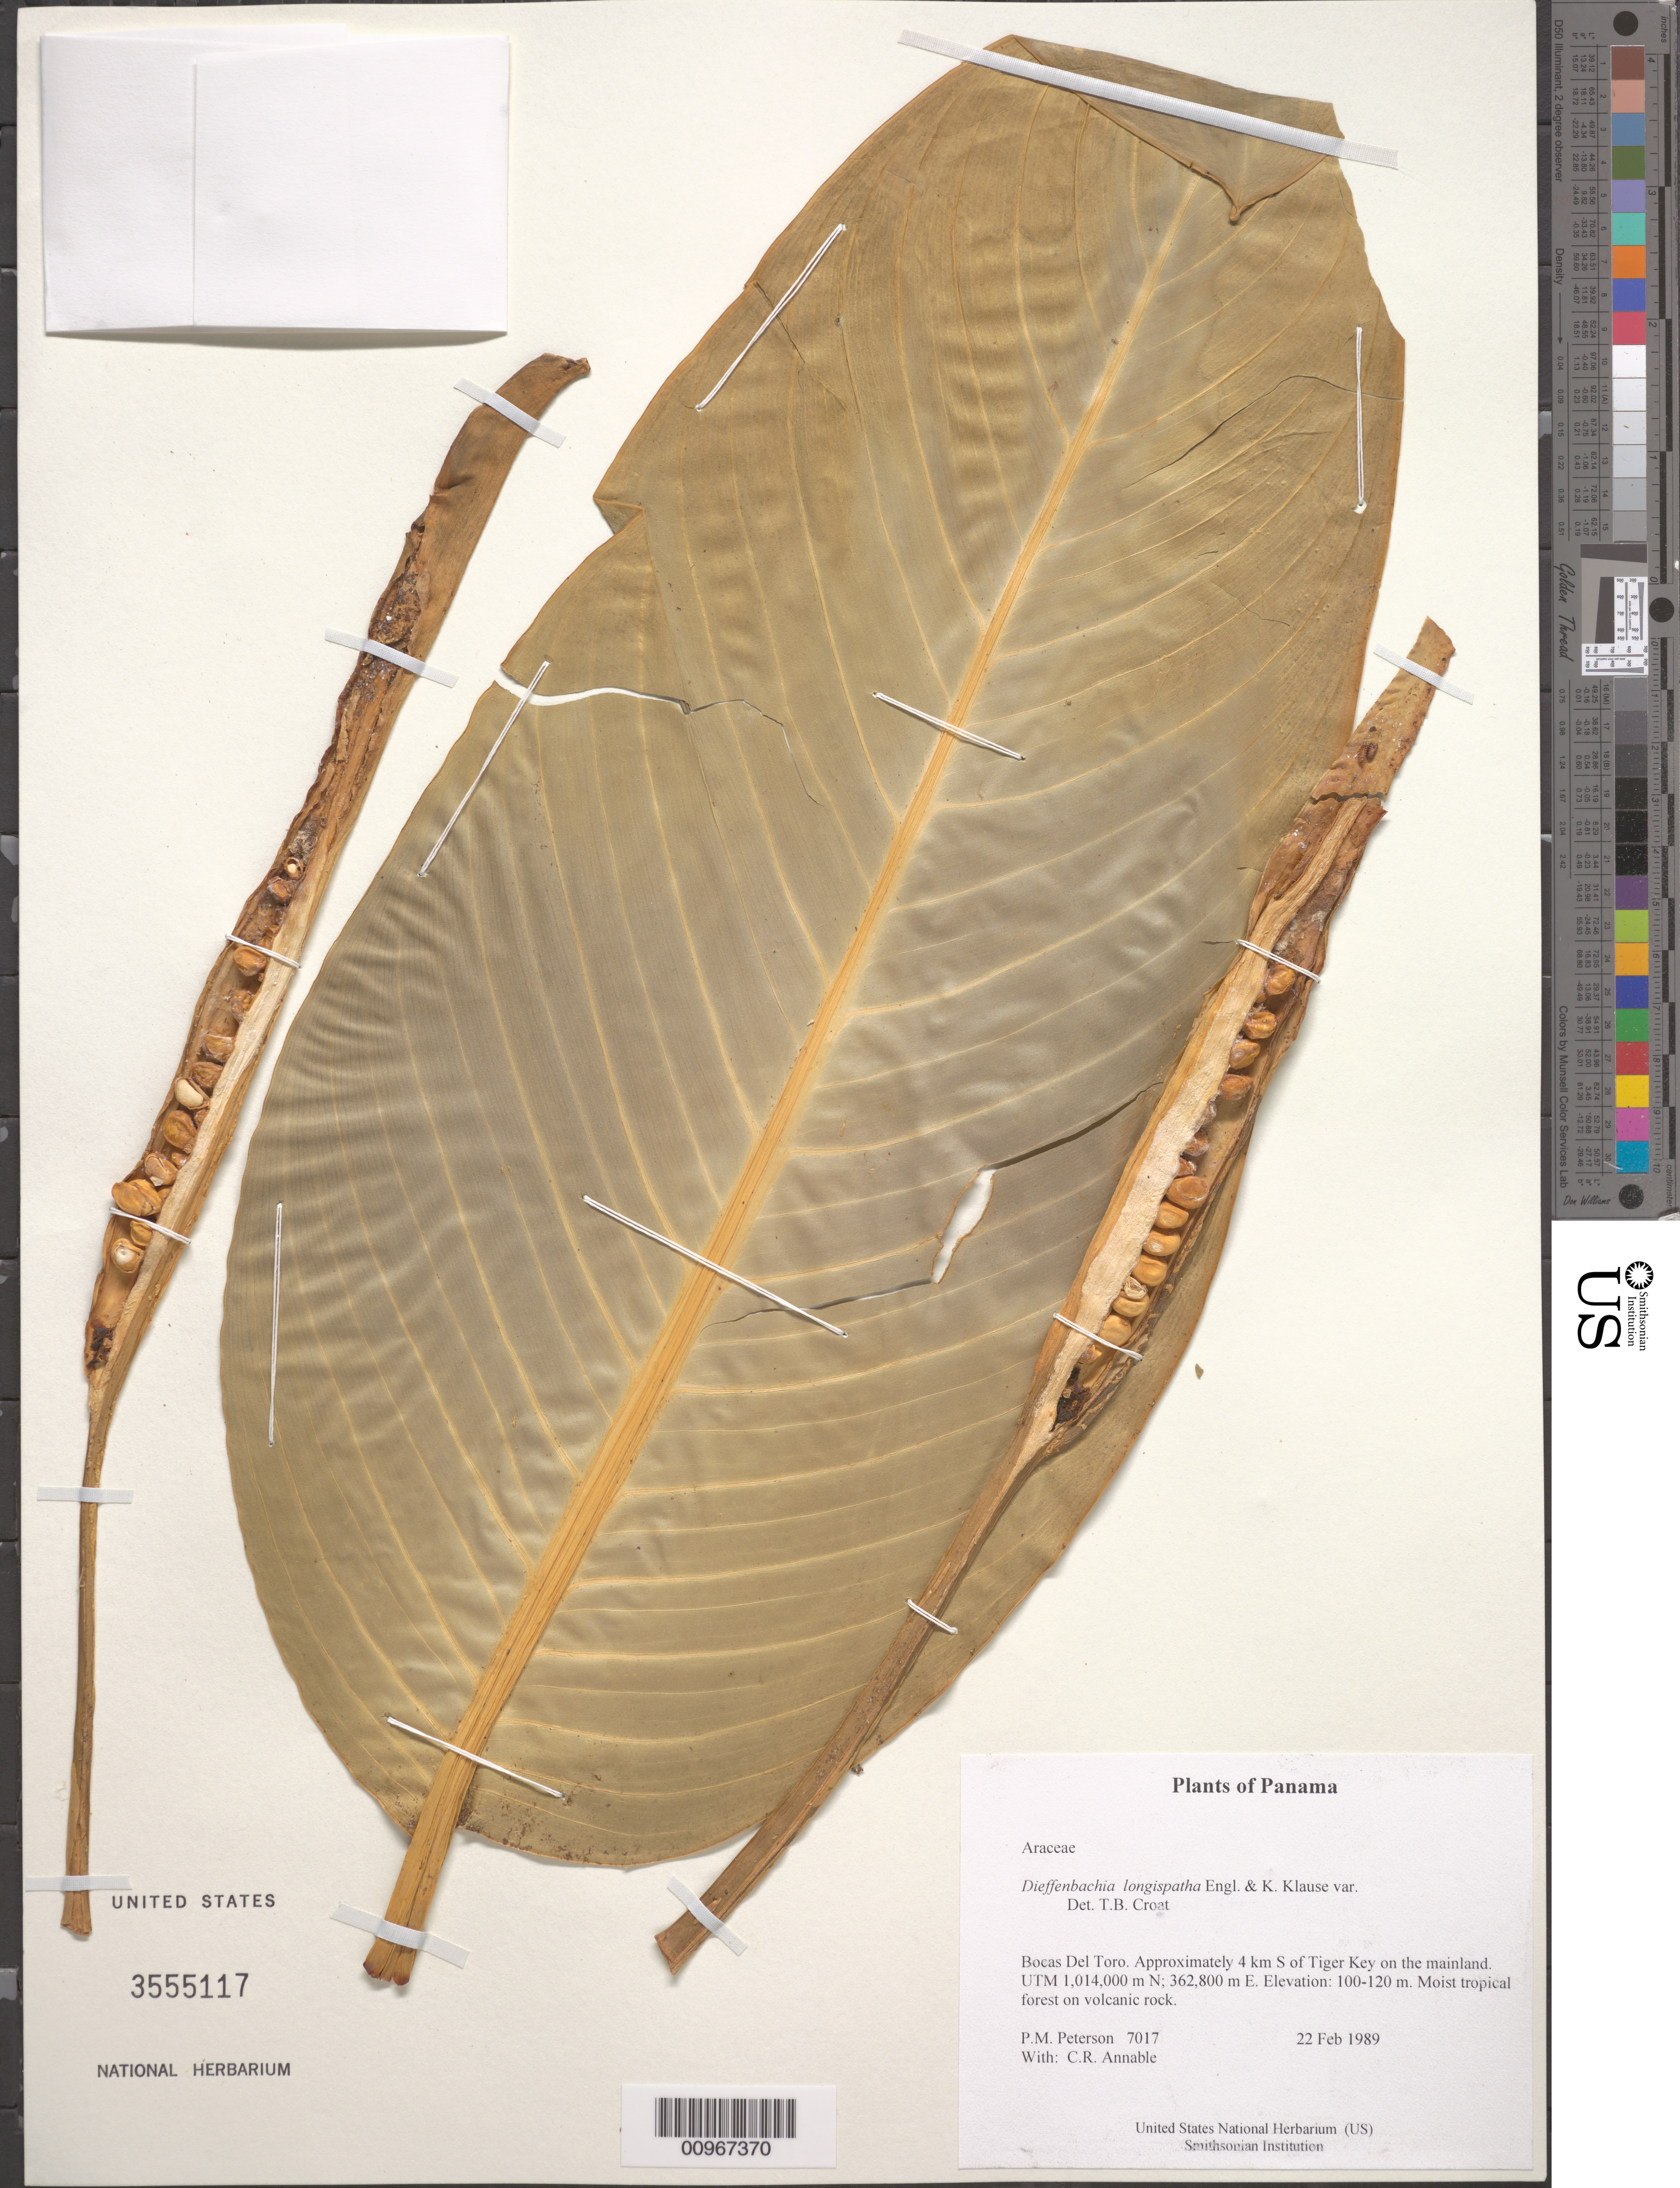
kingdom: Plantae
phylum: Tracheophyta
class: Liliopsida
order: Alismatales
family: Araceae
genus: Dieffenbachia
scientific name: Dieffenbachia longispatha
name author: Engl. & K. Krause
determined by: Croat, Thomas B., Missouri Botanical Garden (MO)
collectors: P. M. Peterson & C. R. Annable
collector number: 07017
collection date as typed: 22 Feb 1989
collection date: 1989-02-22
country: Panama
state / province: Bocas del Toro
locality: Approximately 4 km S of Tiger Key on the mainland. UTM 1,014,000 m N; 362,800 m E.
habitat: Moist tropical forest on volcanic rock.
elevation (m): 100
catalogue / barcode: US 3555117